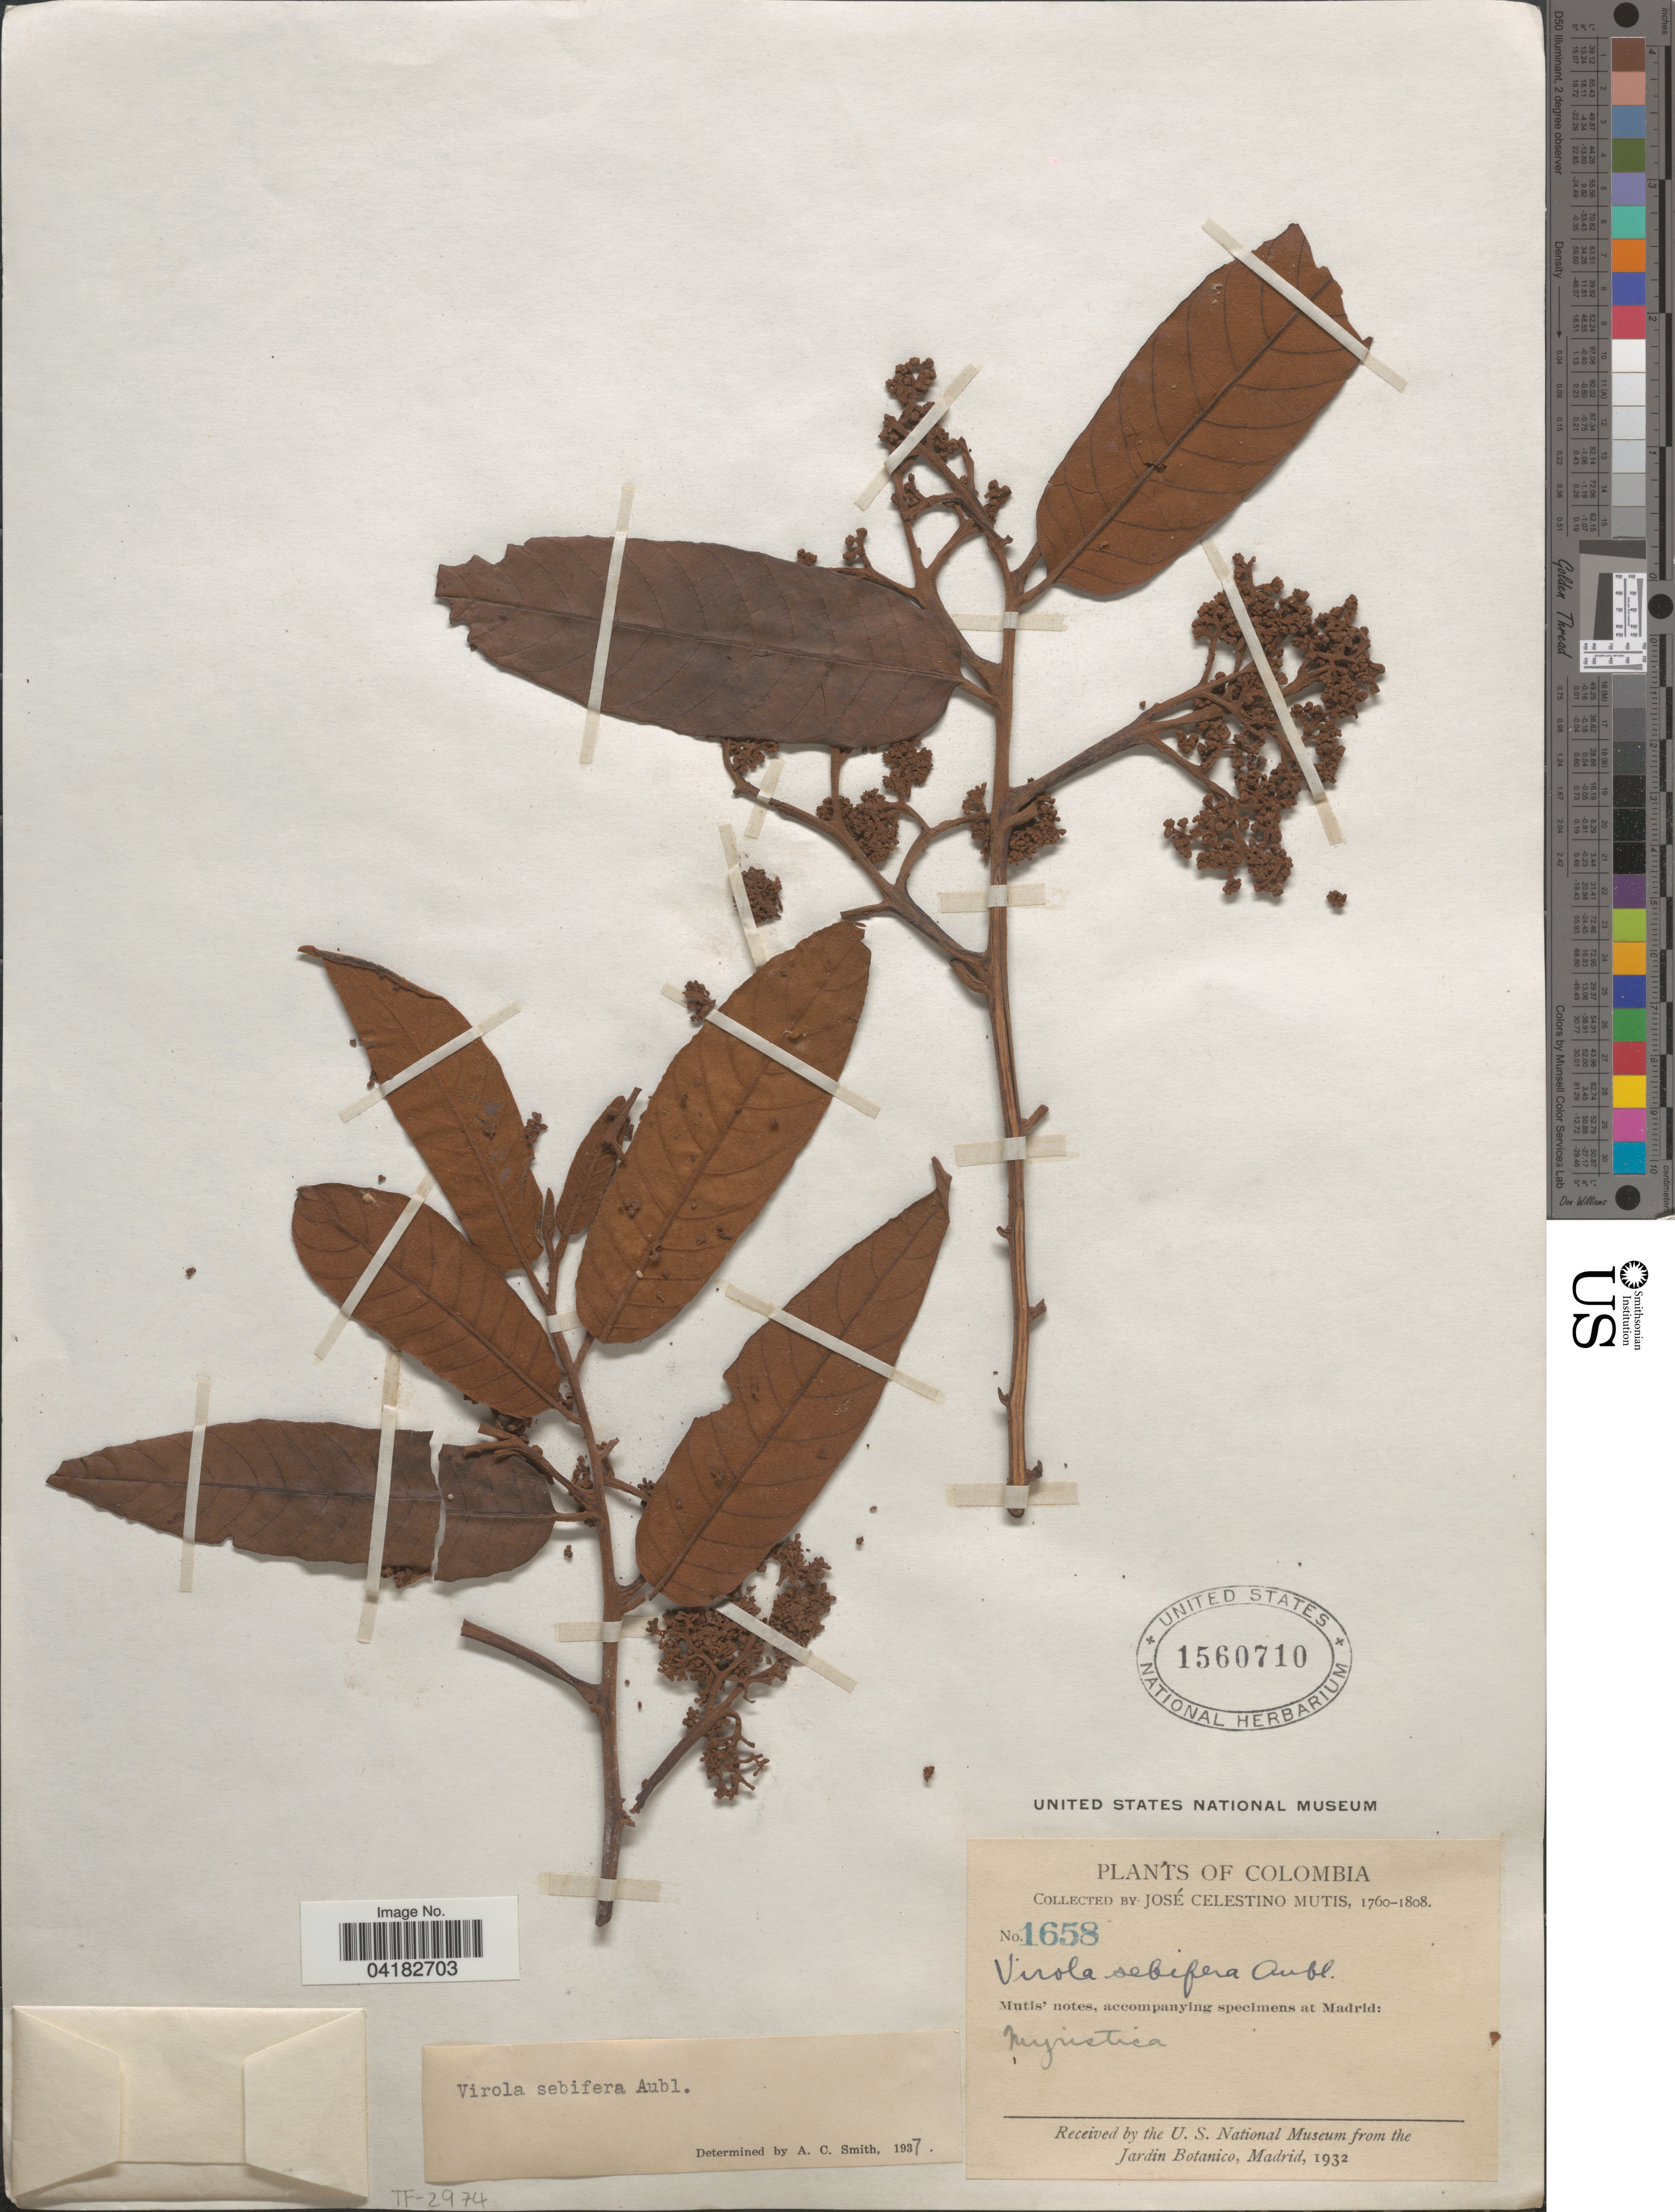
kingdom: Plantae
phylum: Tracheophyta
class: Magnoliopsida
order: Magnoliales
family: Myristicaceae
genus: Virola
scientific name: Virola sebifera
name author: Aubl.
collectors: J. C. B. Mutis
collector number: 1658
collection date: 1760/1808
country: Colombia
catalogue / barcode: US 1560710